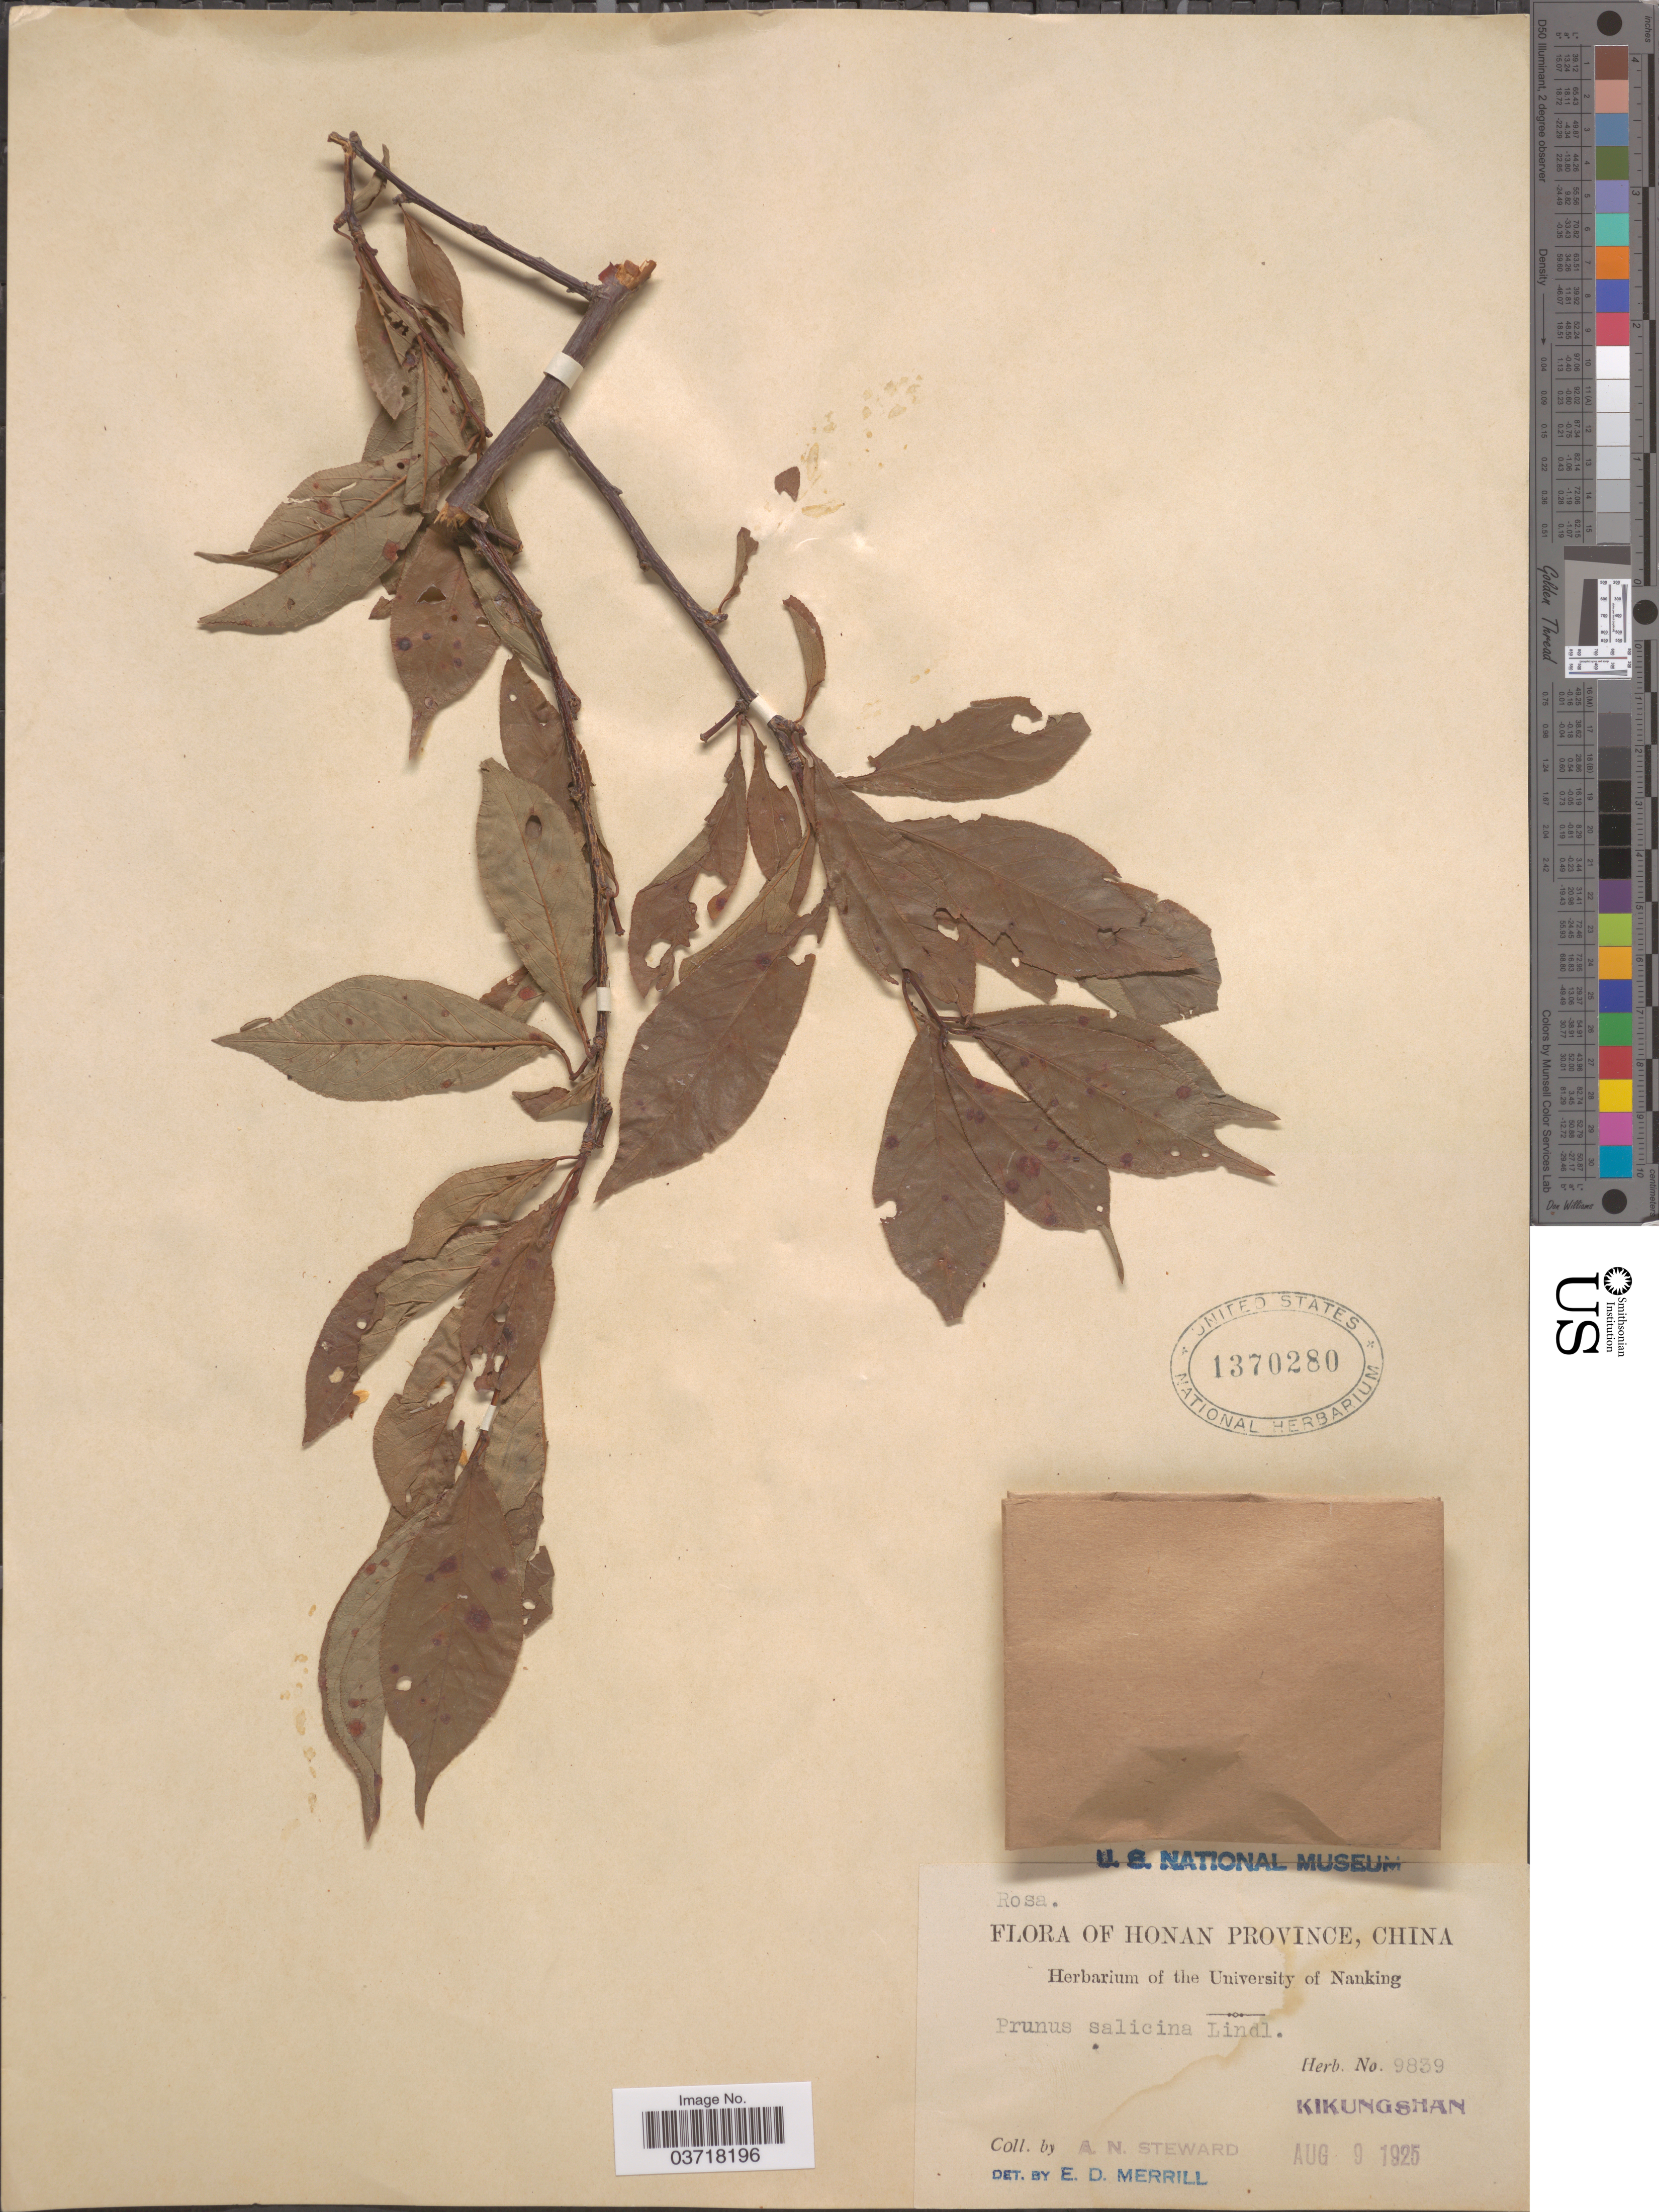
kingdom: Plantae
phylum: Tracheophyta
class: Magnoliopsida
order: Rosales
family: Rosaceae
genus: Prunus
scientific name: Prunus salicina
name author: Lindl.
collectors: A. N. Steward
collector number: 9839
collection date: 1925-08-09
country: China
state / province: Henan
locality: Honan Province. Kikungshan.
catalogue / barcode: US 1370280